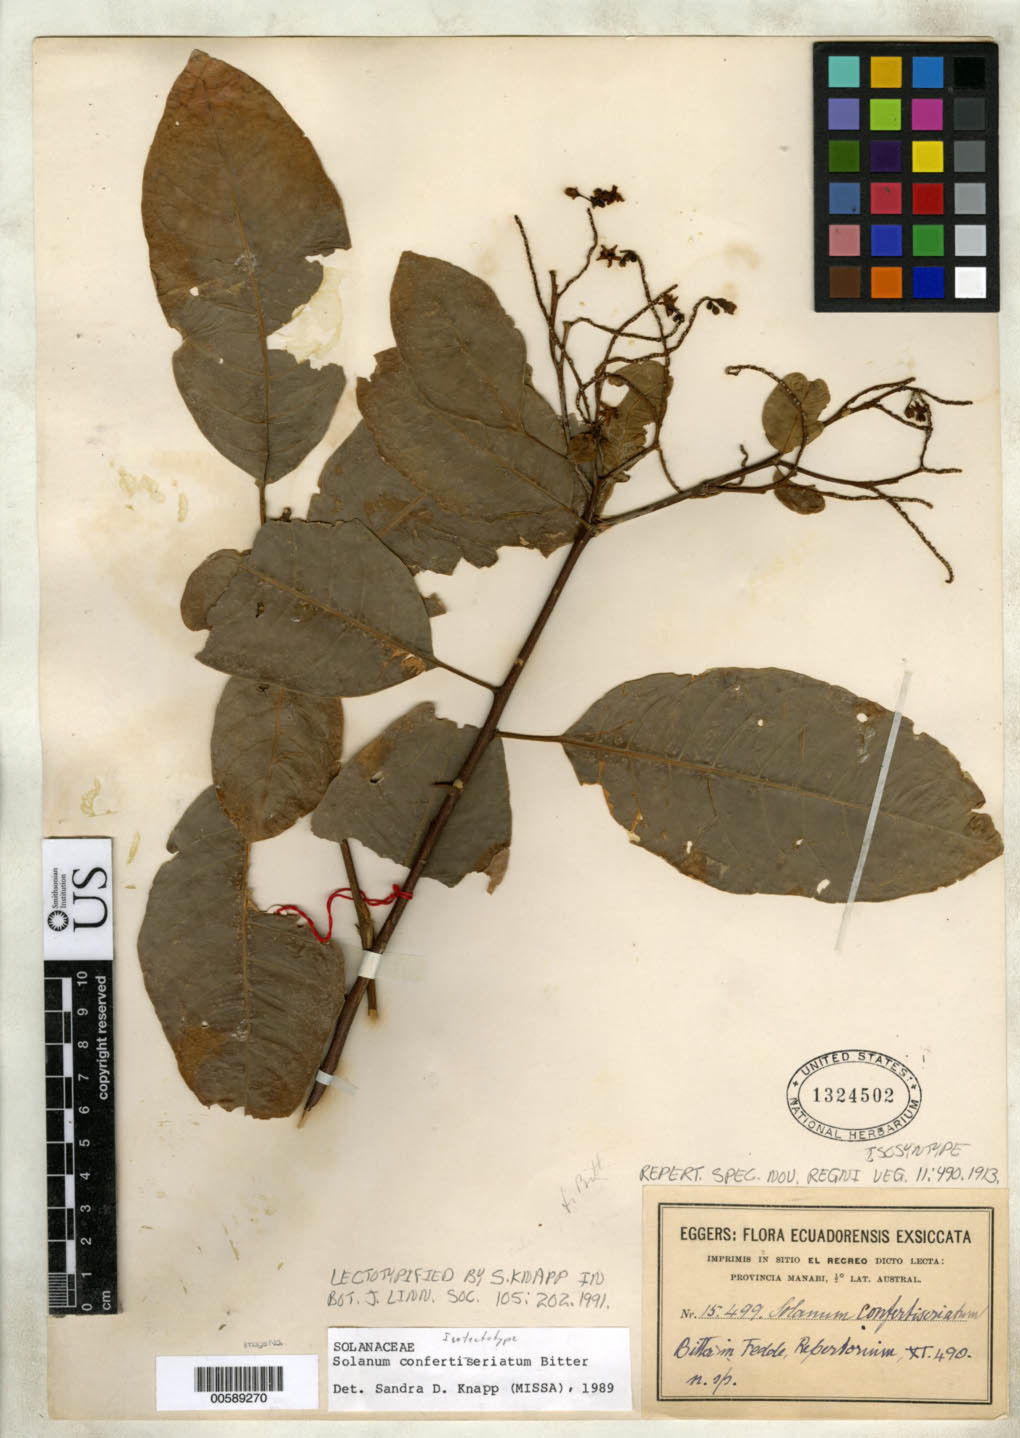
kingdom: Plantae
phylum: Tracheophyta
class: Magnoliopsida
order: Solanales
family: Solanaceae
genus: Solanum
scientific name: Solanum confertiseriatum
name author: Bitter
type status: Isolectotype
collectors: H. F. A. von Eggers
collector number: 15499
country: Ecuador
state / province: Manabí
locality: El Recreo.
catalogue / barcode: US 1324502